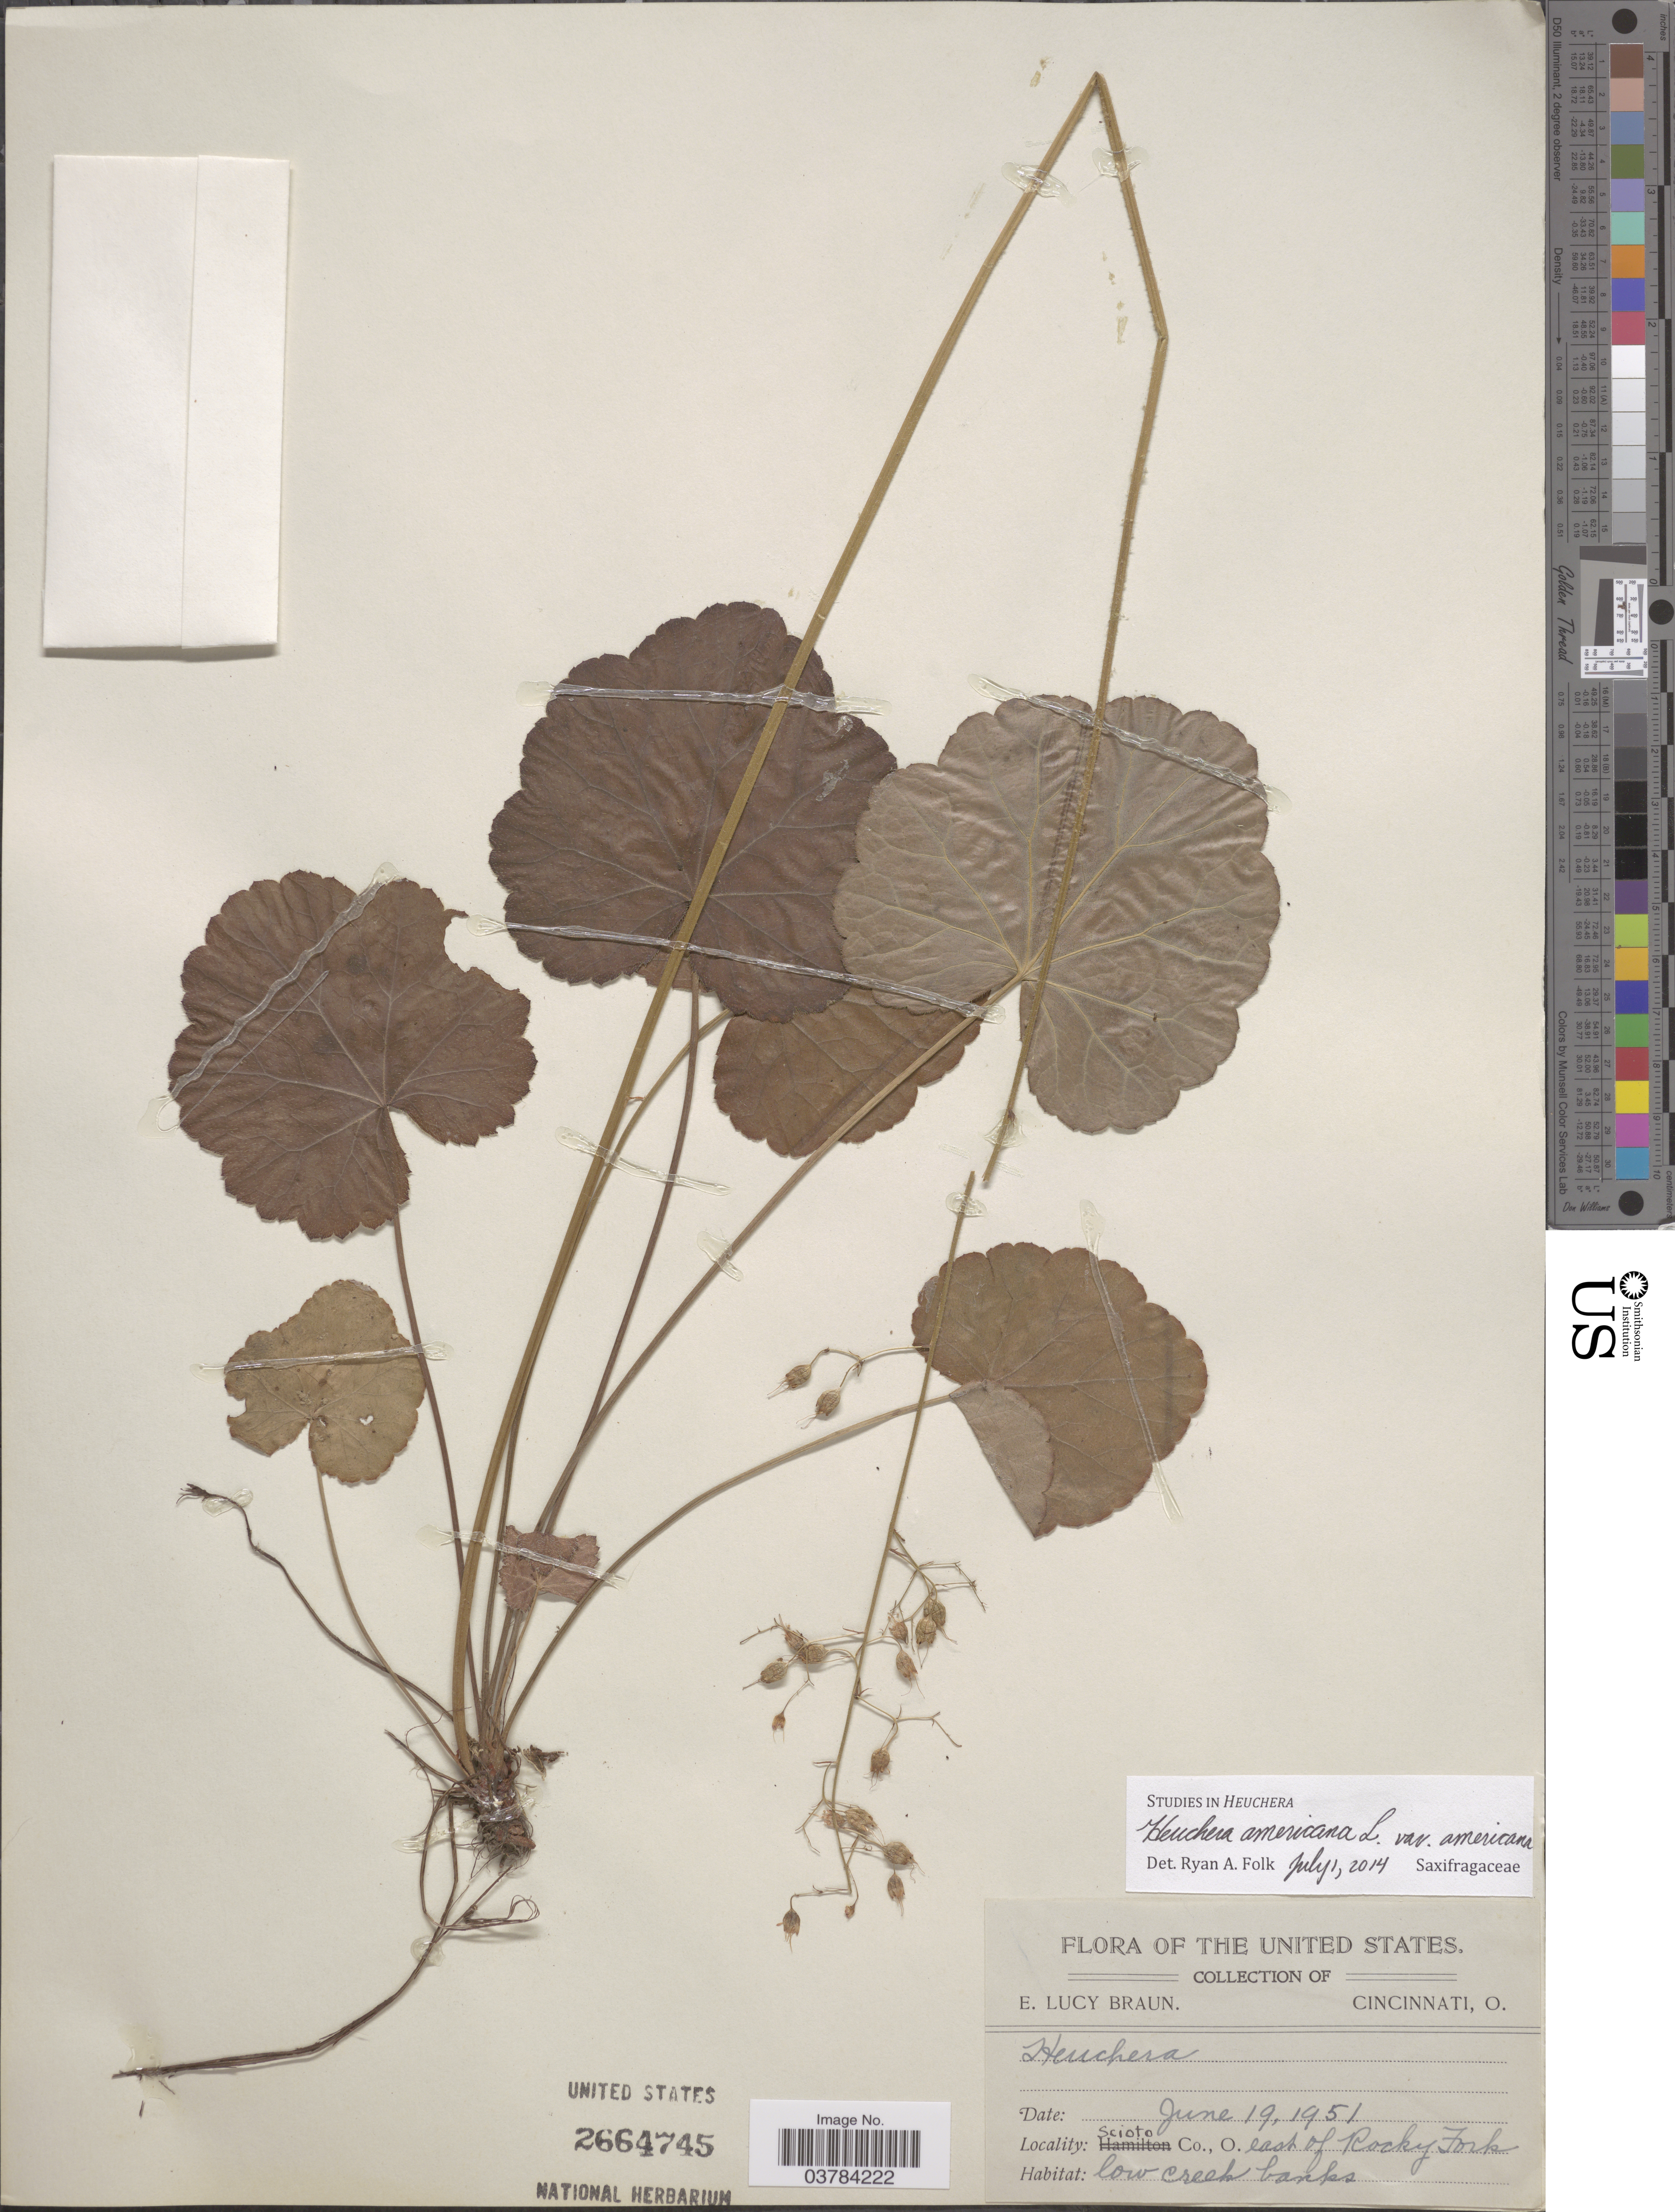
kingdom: Plantae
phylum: Tracheophyta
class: Magnoliopsida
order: Saxifragales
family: Saxifragaceae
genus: Heuchera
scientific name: Heuchera americana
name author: L.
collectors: E. L. Braun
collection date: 1951-06-19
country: United States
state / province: Ohio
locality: Scioto Co., east of Rocky Fork.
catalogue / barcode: US 2664745